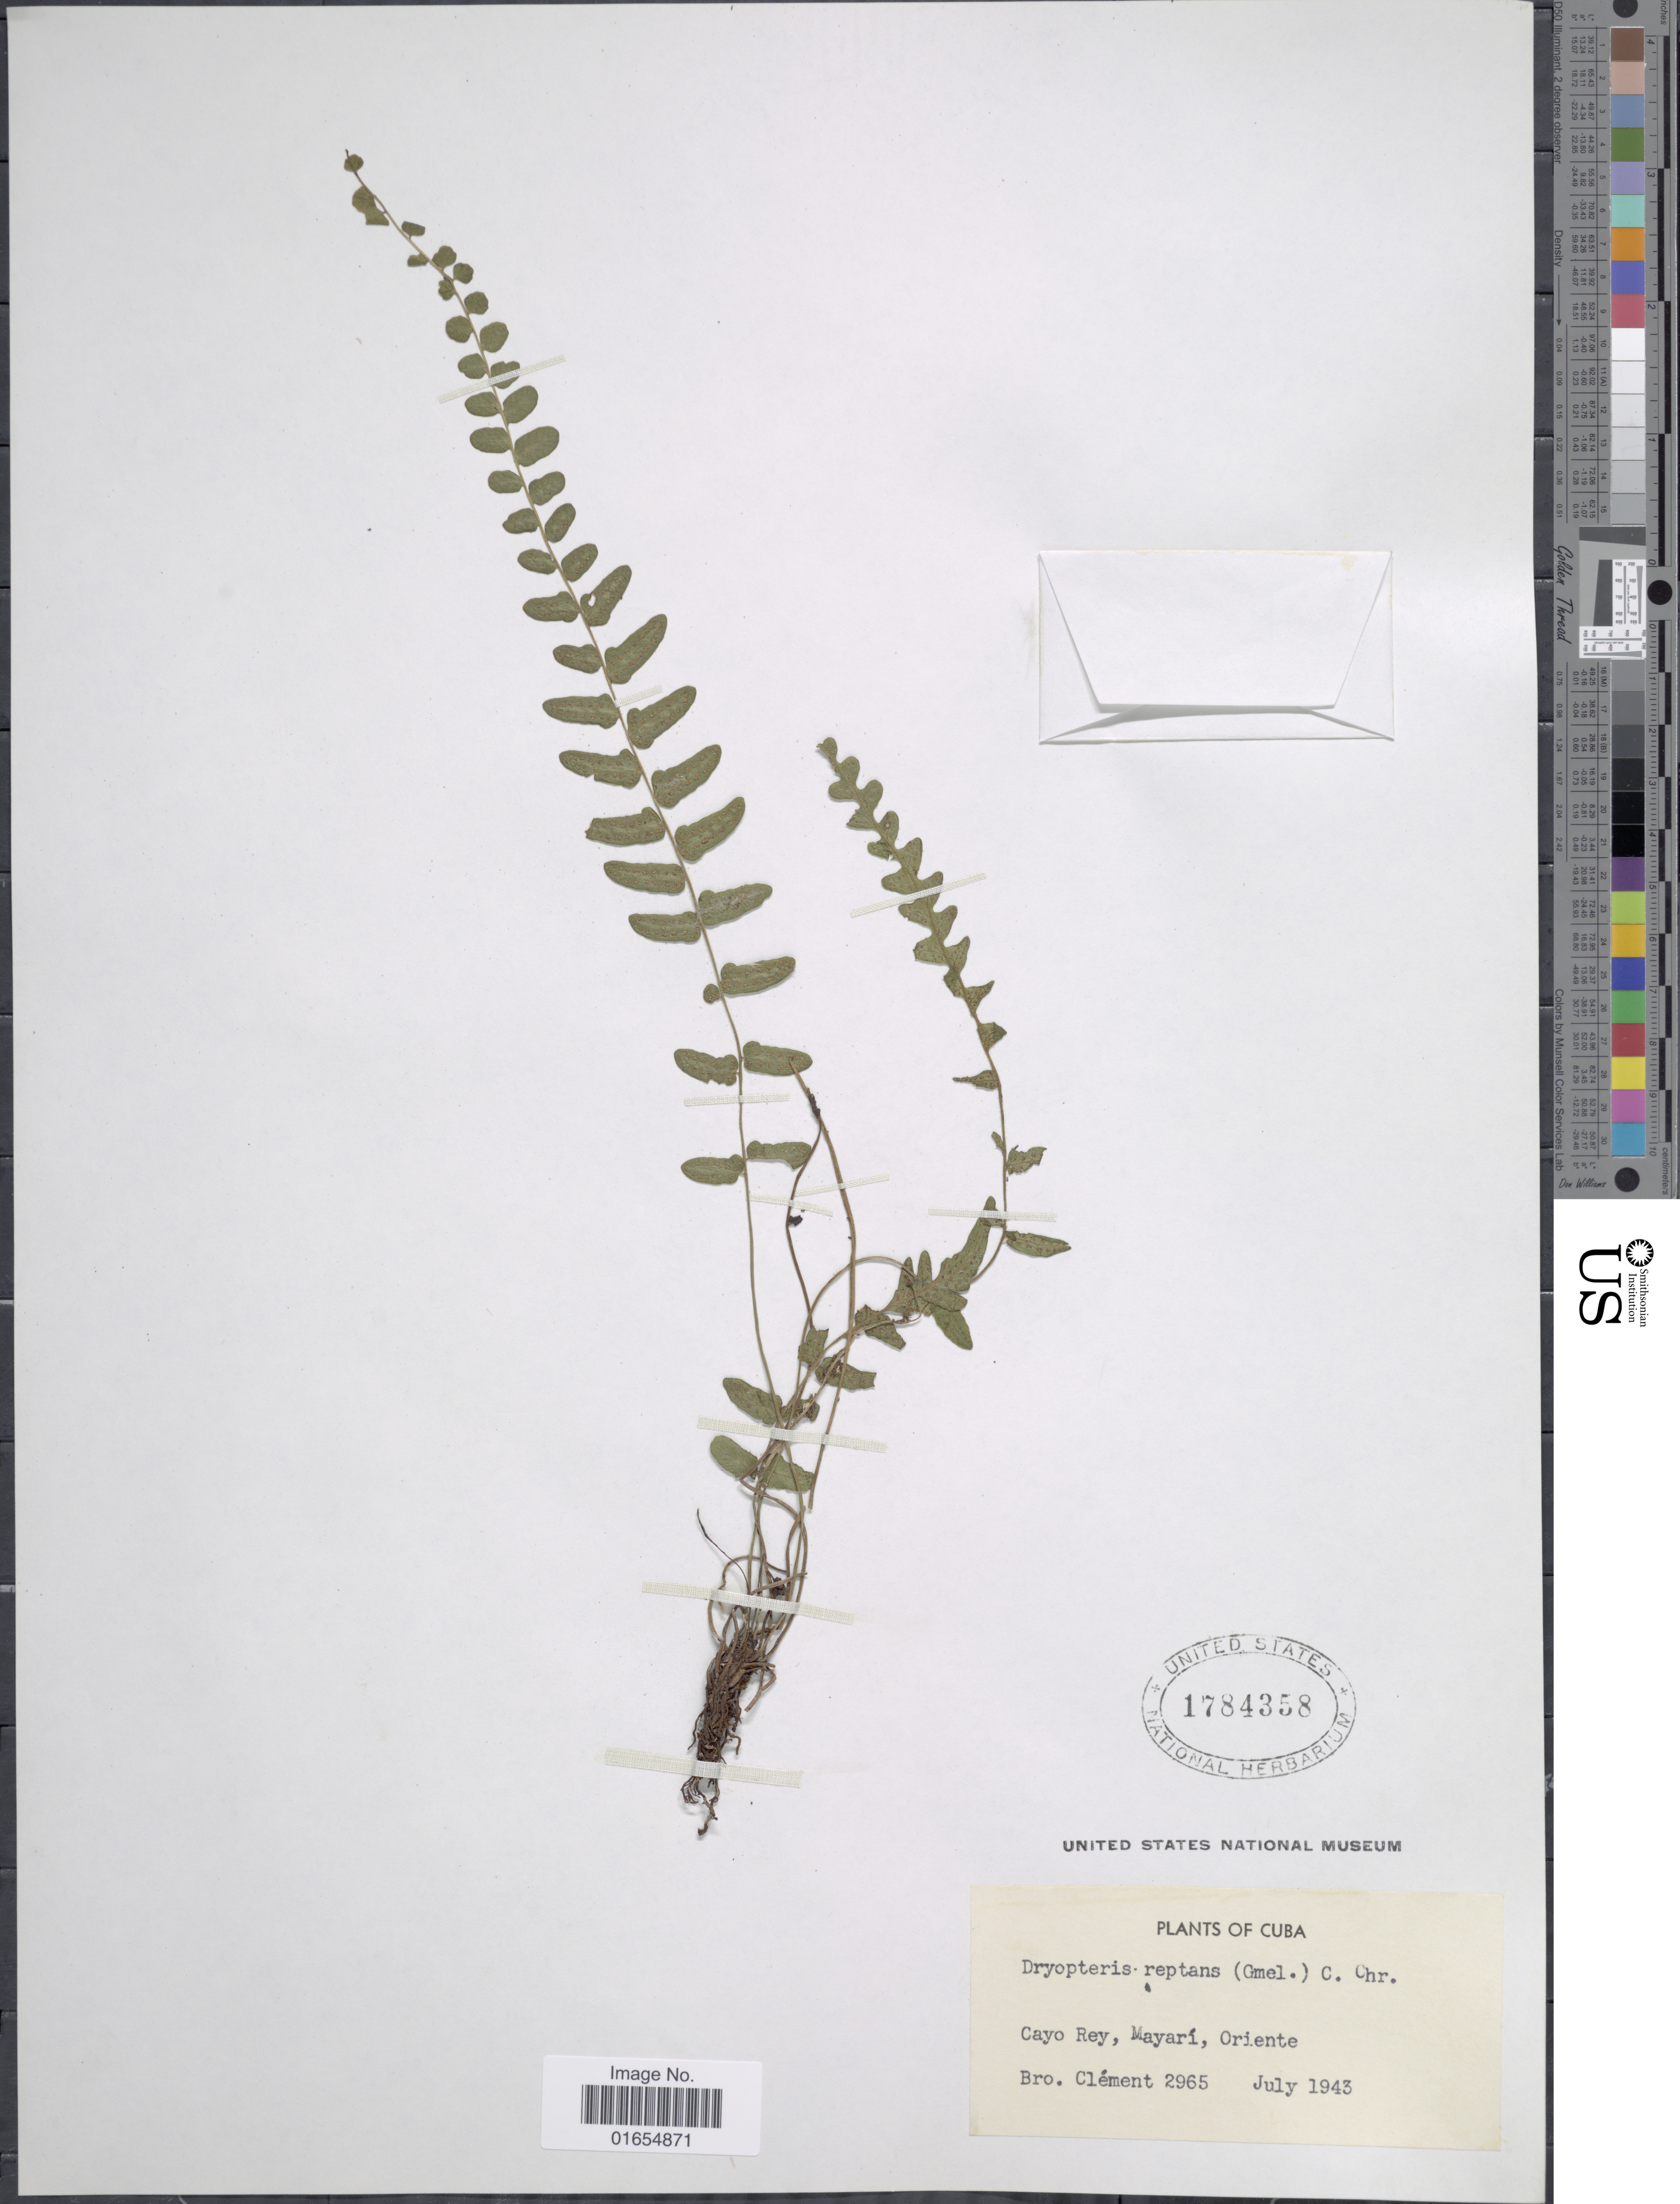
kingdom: Plantae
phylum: Tracheophyta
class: Polypodiopsida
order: Polypodiales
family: Thelypteridaceae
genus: Goniopteris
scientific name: Goniopteris reptans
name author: (J.F. Gmel.) C. Presl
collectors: B. Clement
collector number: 2965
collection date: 1943-07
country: Cuba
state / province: Oriente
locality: Cayo Rey, Mayari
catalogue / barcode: US 1784358